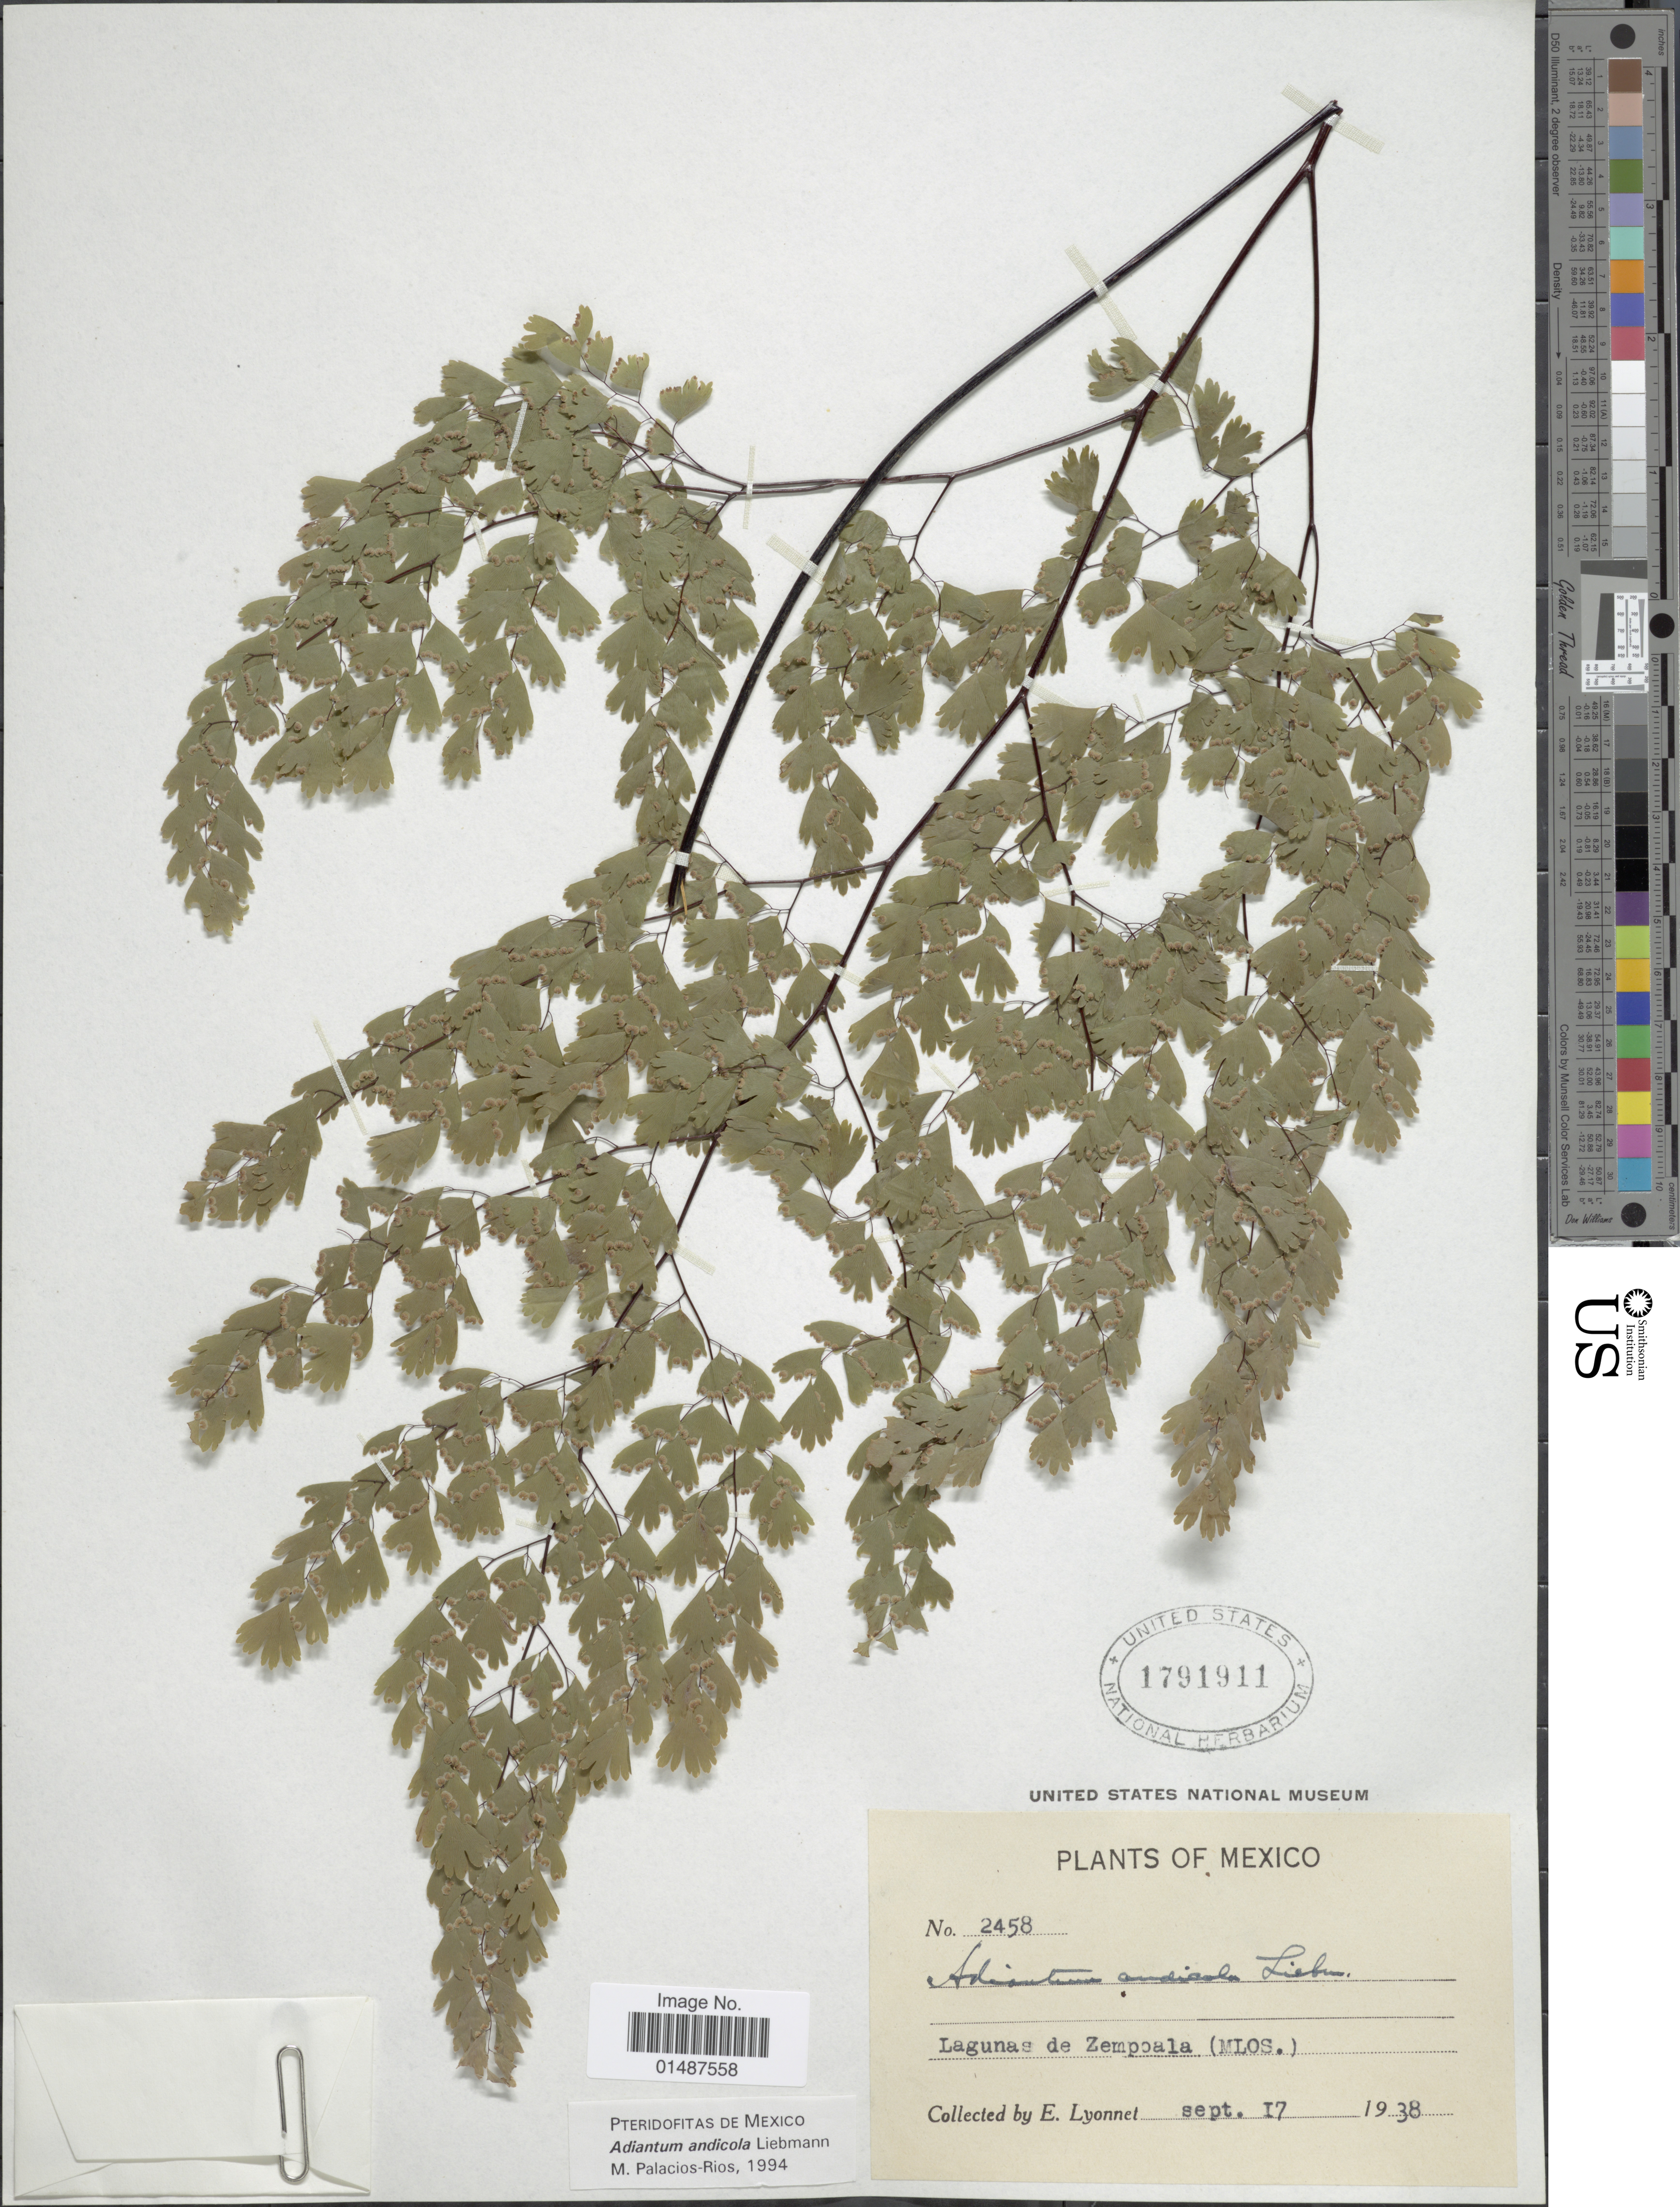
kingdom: Plantae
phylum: Tracheophyta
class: Polypodiopsida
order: Polypodiales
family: Pteridaceae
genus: Adiantum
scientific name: Adiantum andicola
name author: Liebm.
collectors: E. Lyonnet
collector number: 2458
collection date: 1938-09-17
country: Mexico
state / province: Morelos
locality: Lagunas de Zempoala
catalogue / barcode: US 1791911